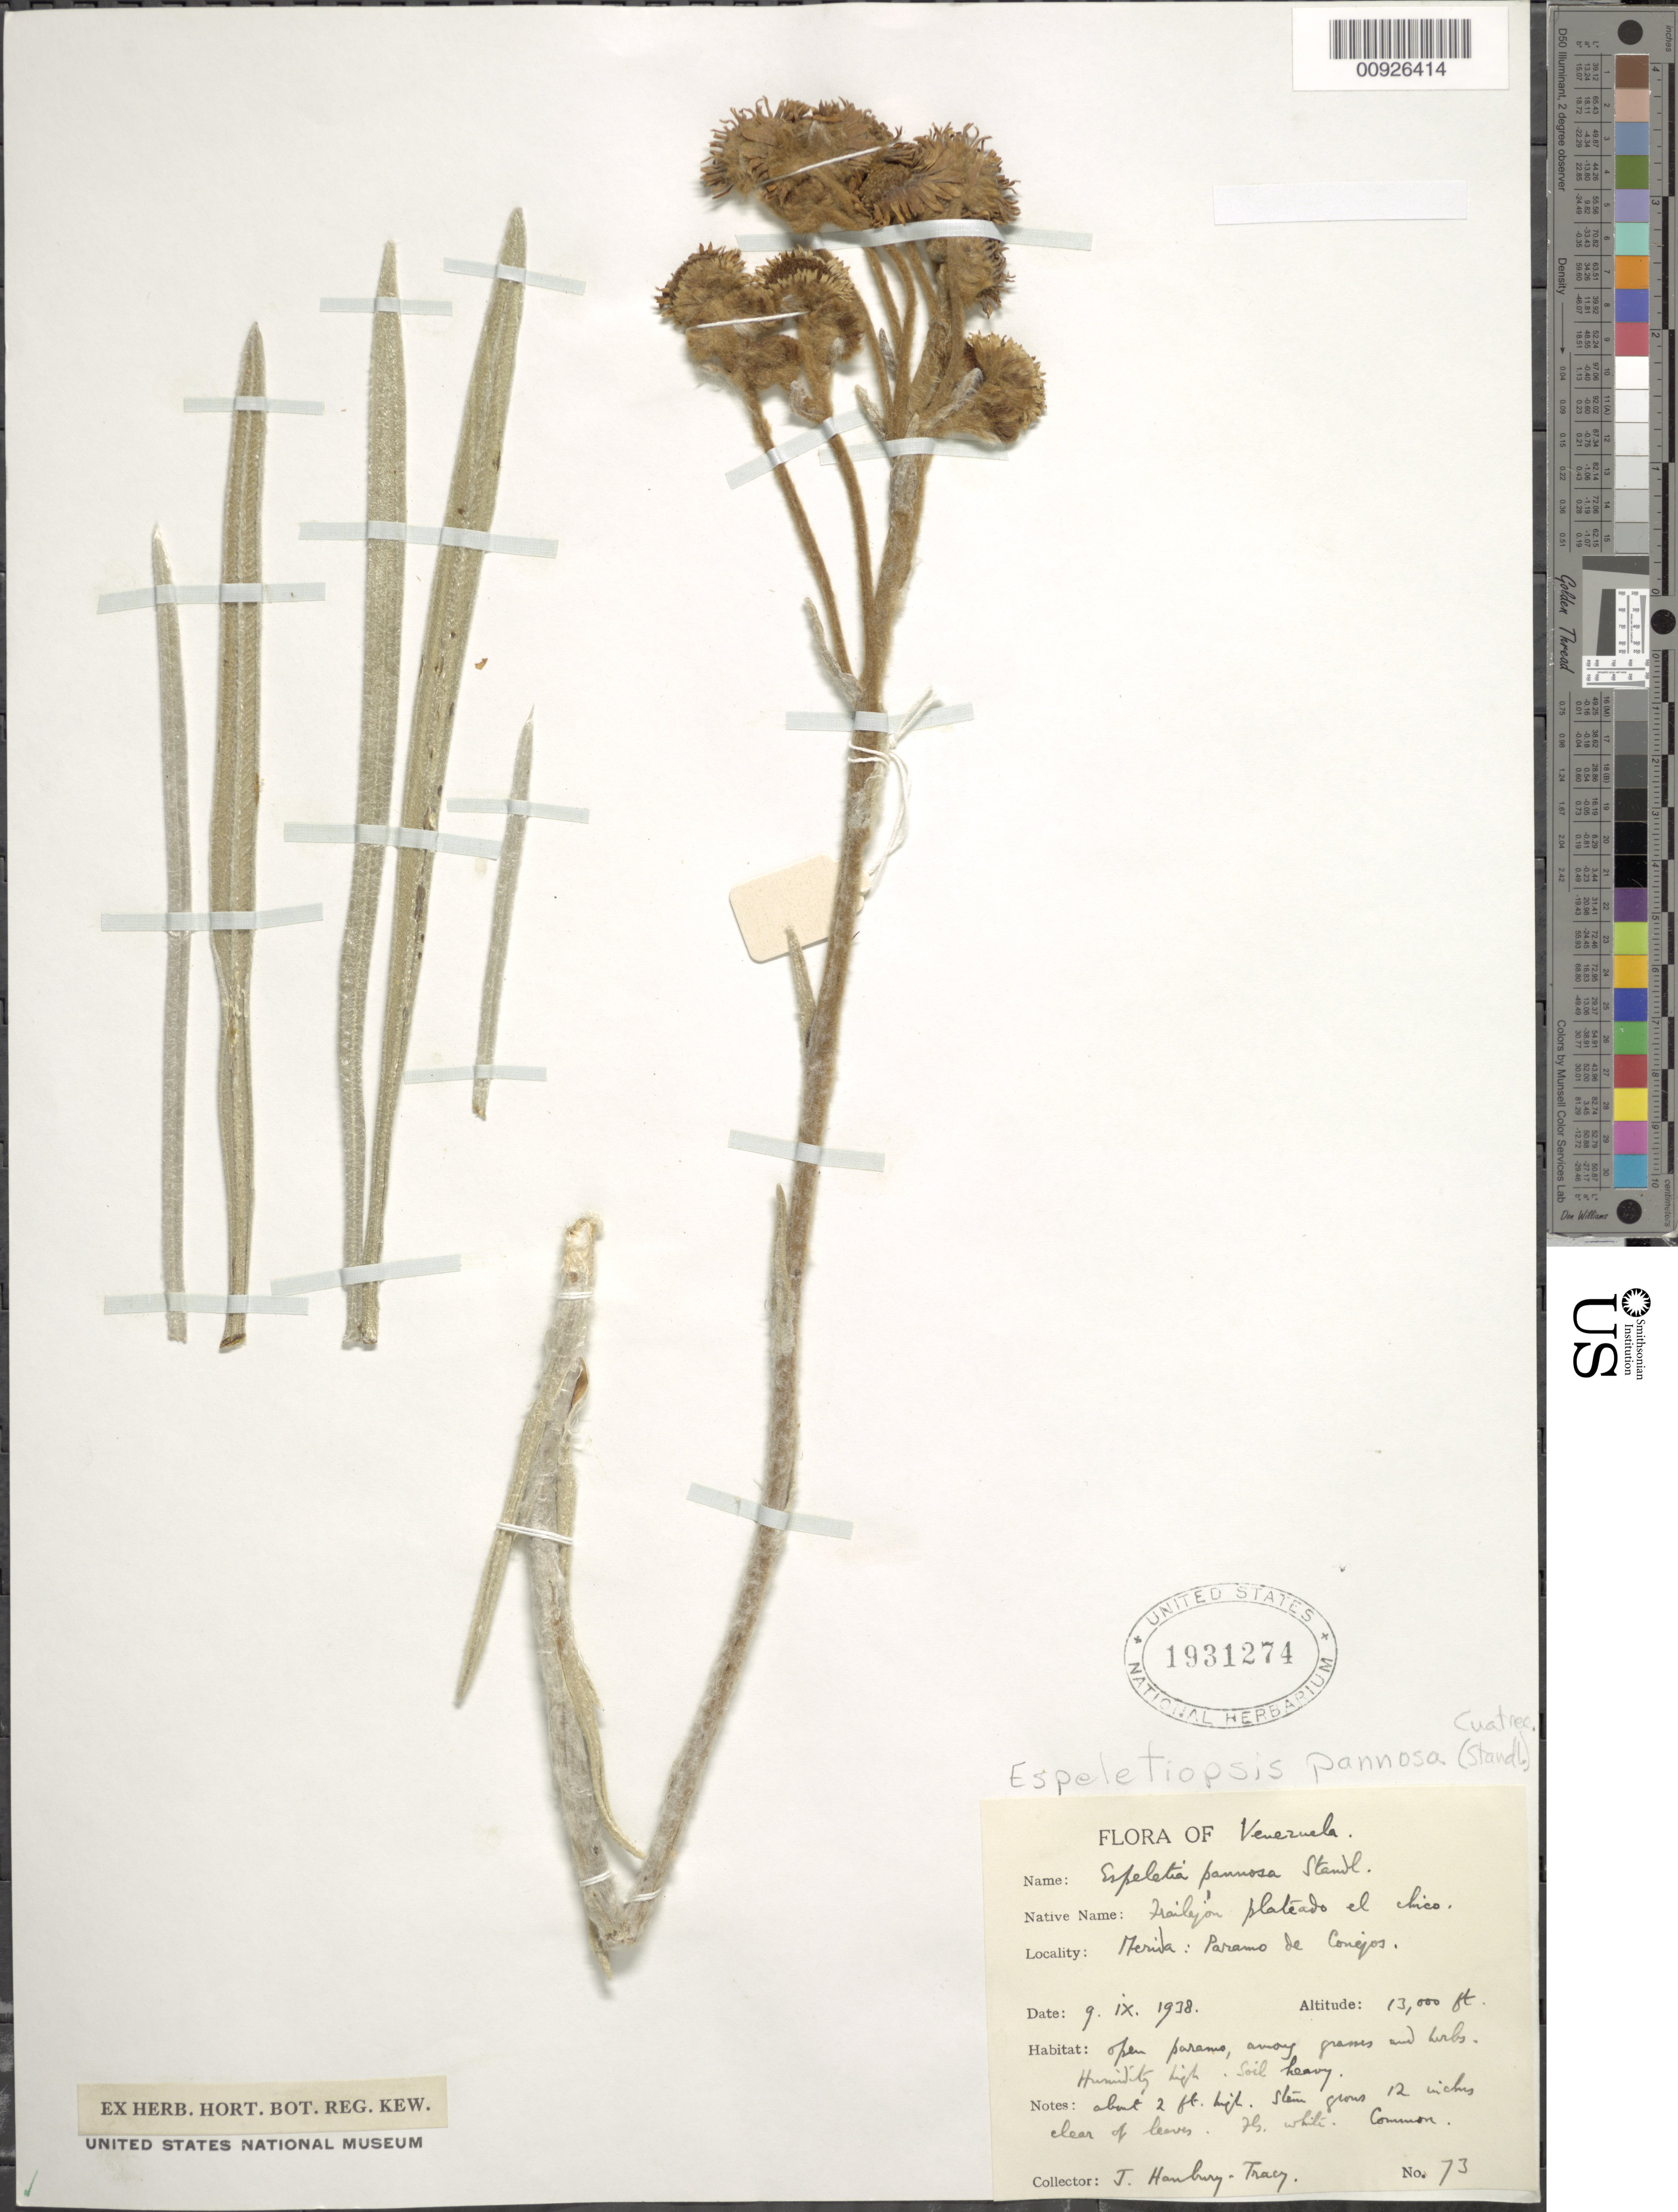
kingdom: Plantae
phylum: Tracheophyta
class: Magnoliopsida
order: Asterales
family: Asteraceae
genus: Espeletiopsis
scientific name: Espeletiopsis pannosa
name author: (Standl.) Cuatrec.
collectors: J. Hanbury-Tracy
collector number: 73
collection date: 1938-09-09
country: Venezuela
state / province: Mérida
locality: Páramo de los Conejos. Páramo de Conejos. Habitat: Open parama, away grass and herbs Humidity high ; soil heavy.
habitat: Open páramo among grasses and herbs. Himidity high. Soil heavy.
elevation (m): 4333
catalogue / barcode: US 1931974